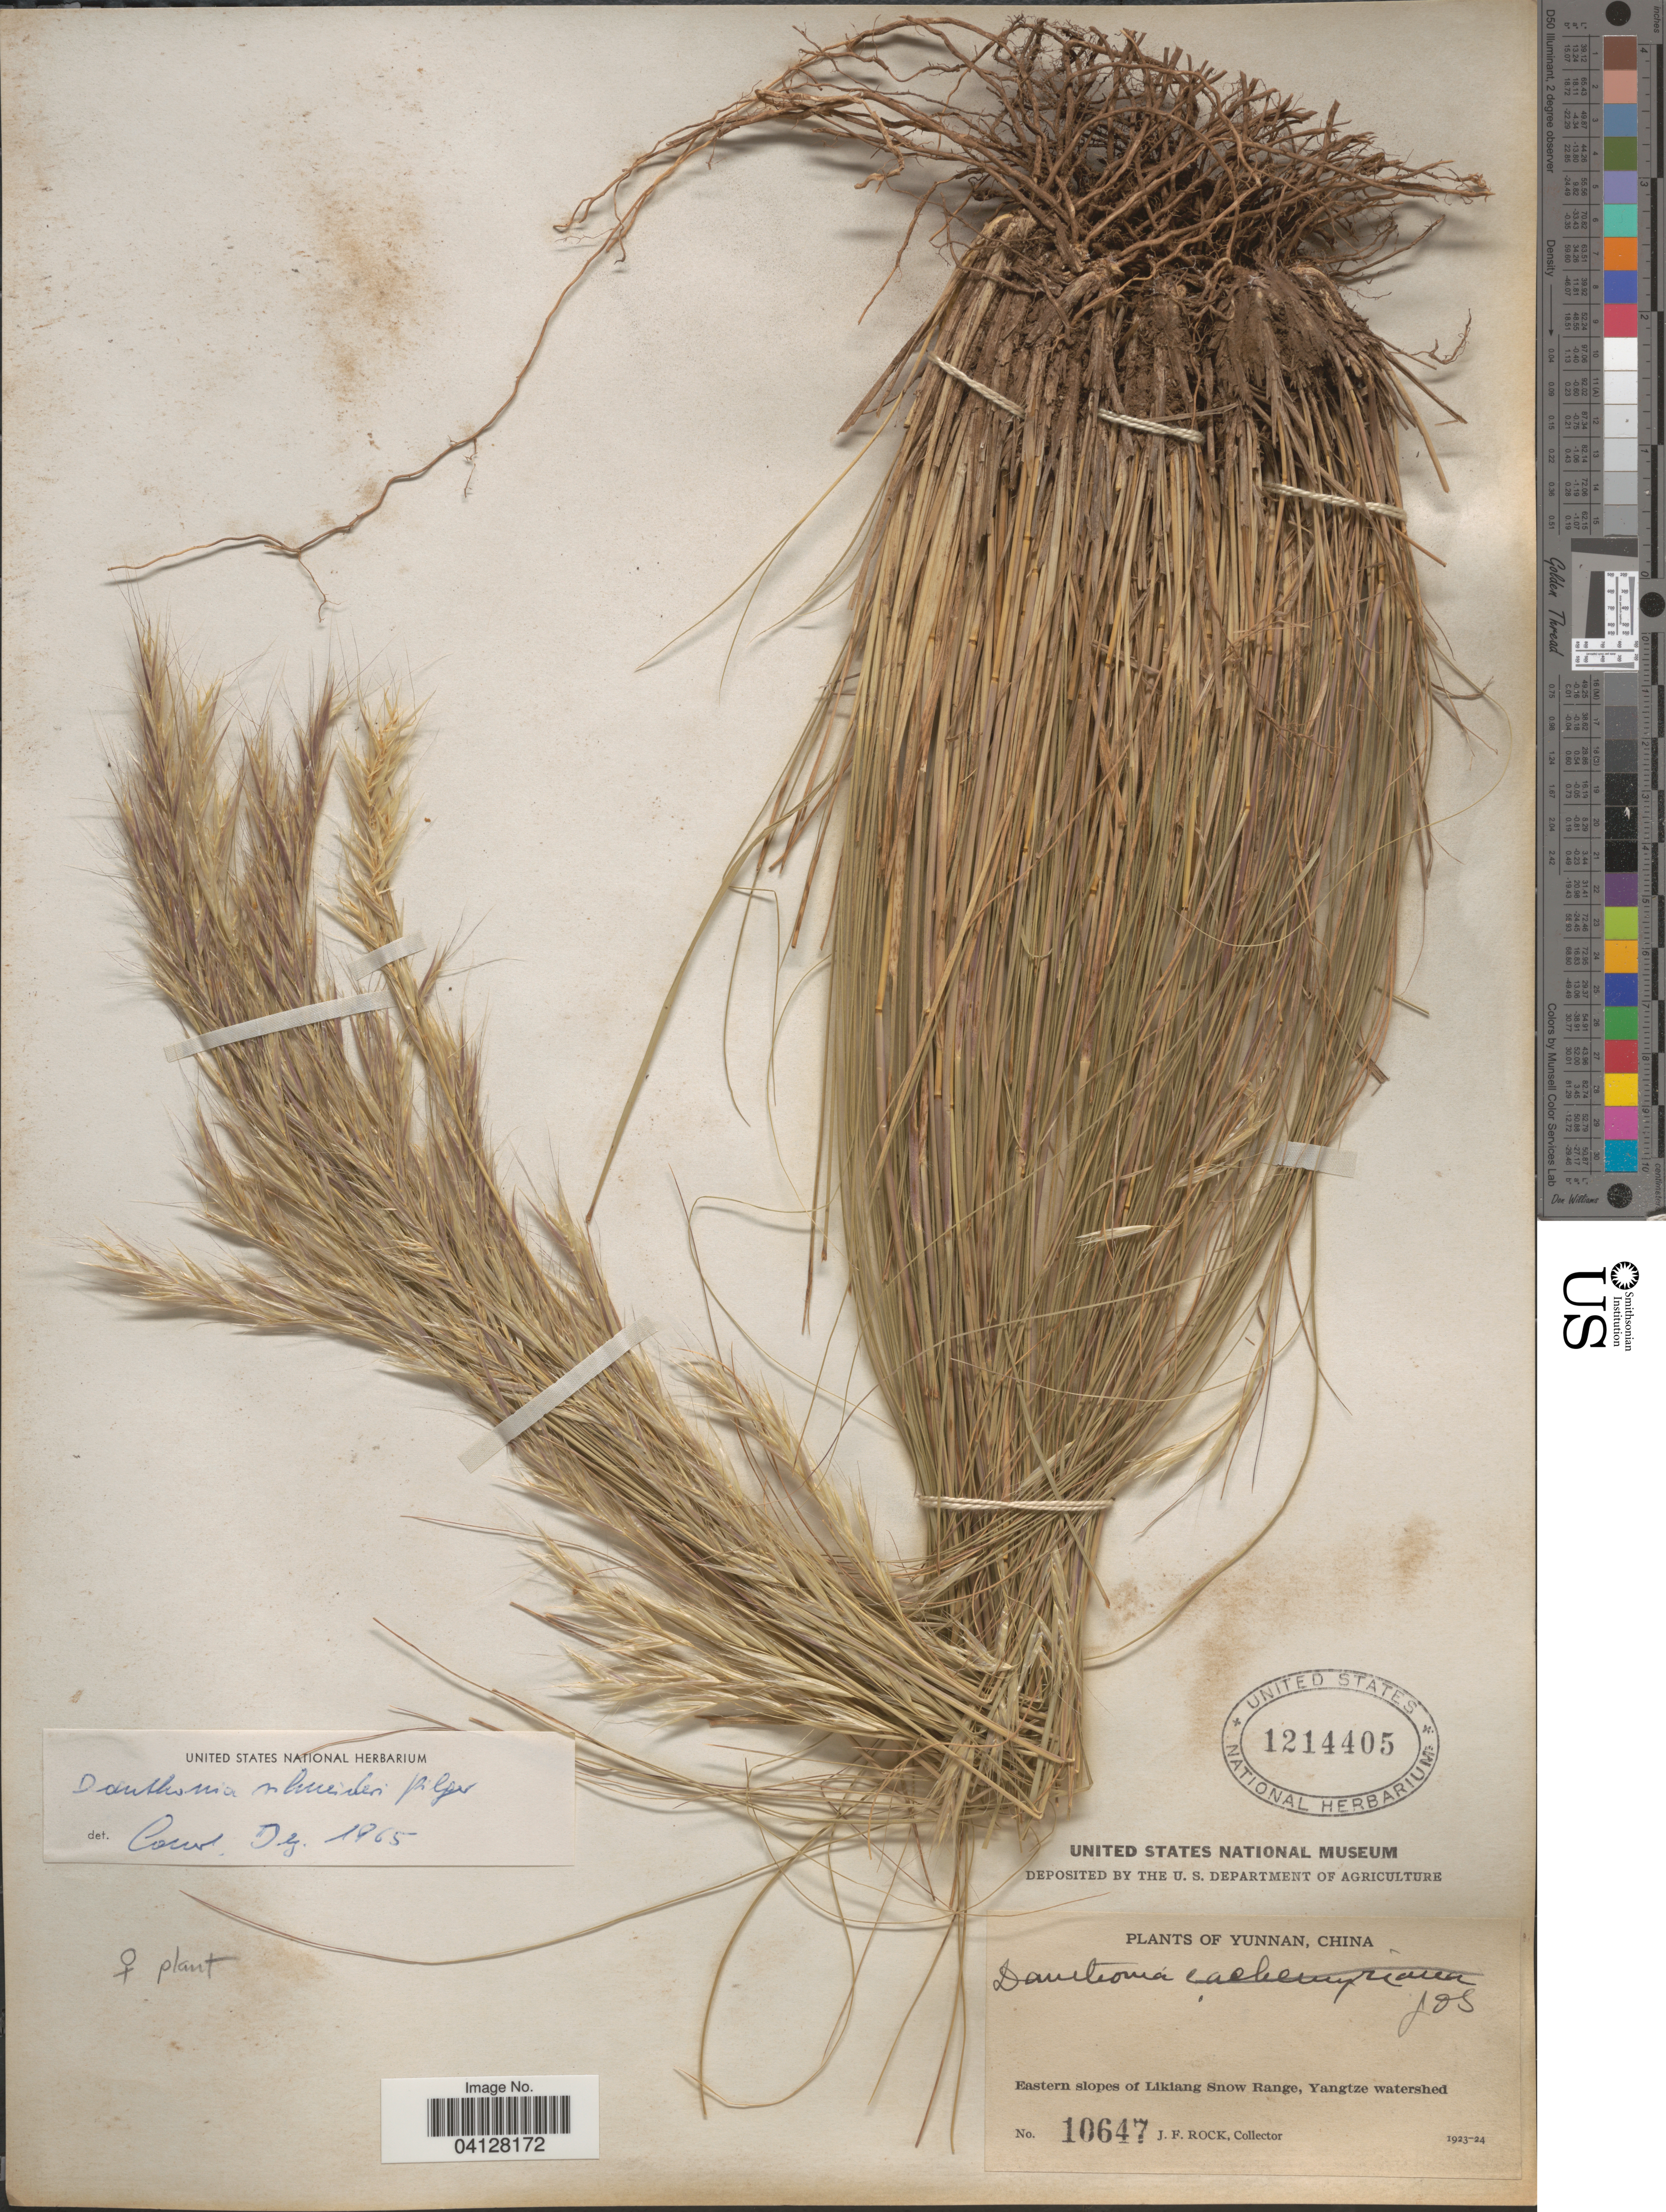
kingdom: Plantae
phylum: Tracheophyta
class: Liliopsida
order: Poales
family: Poaceae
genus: Danthonia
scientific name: Danthonia schneideri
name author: Pilg.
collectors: J. Rock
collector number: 10647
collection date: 1923/1924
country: China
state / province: Yunnan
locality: Eastern slopes of Likiang Snow Range, Yangtze watershed.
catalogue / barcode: US 1214405